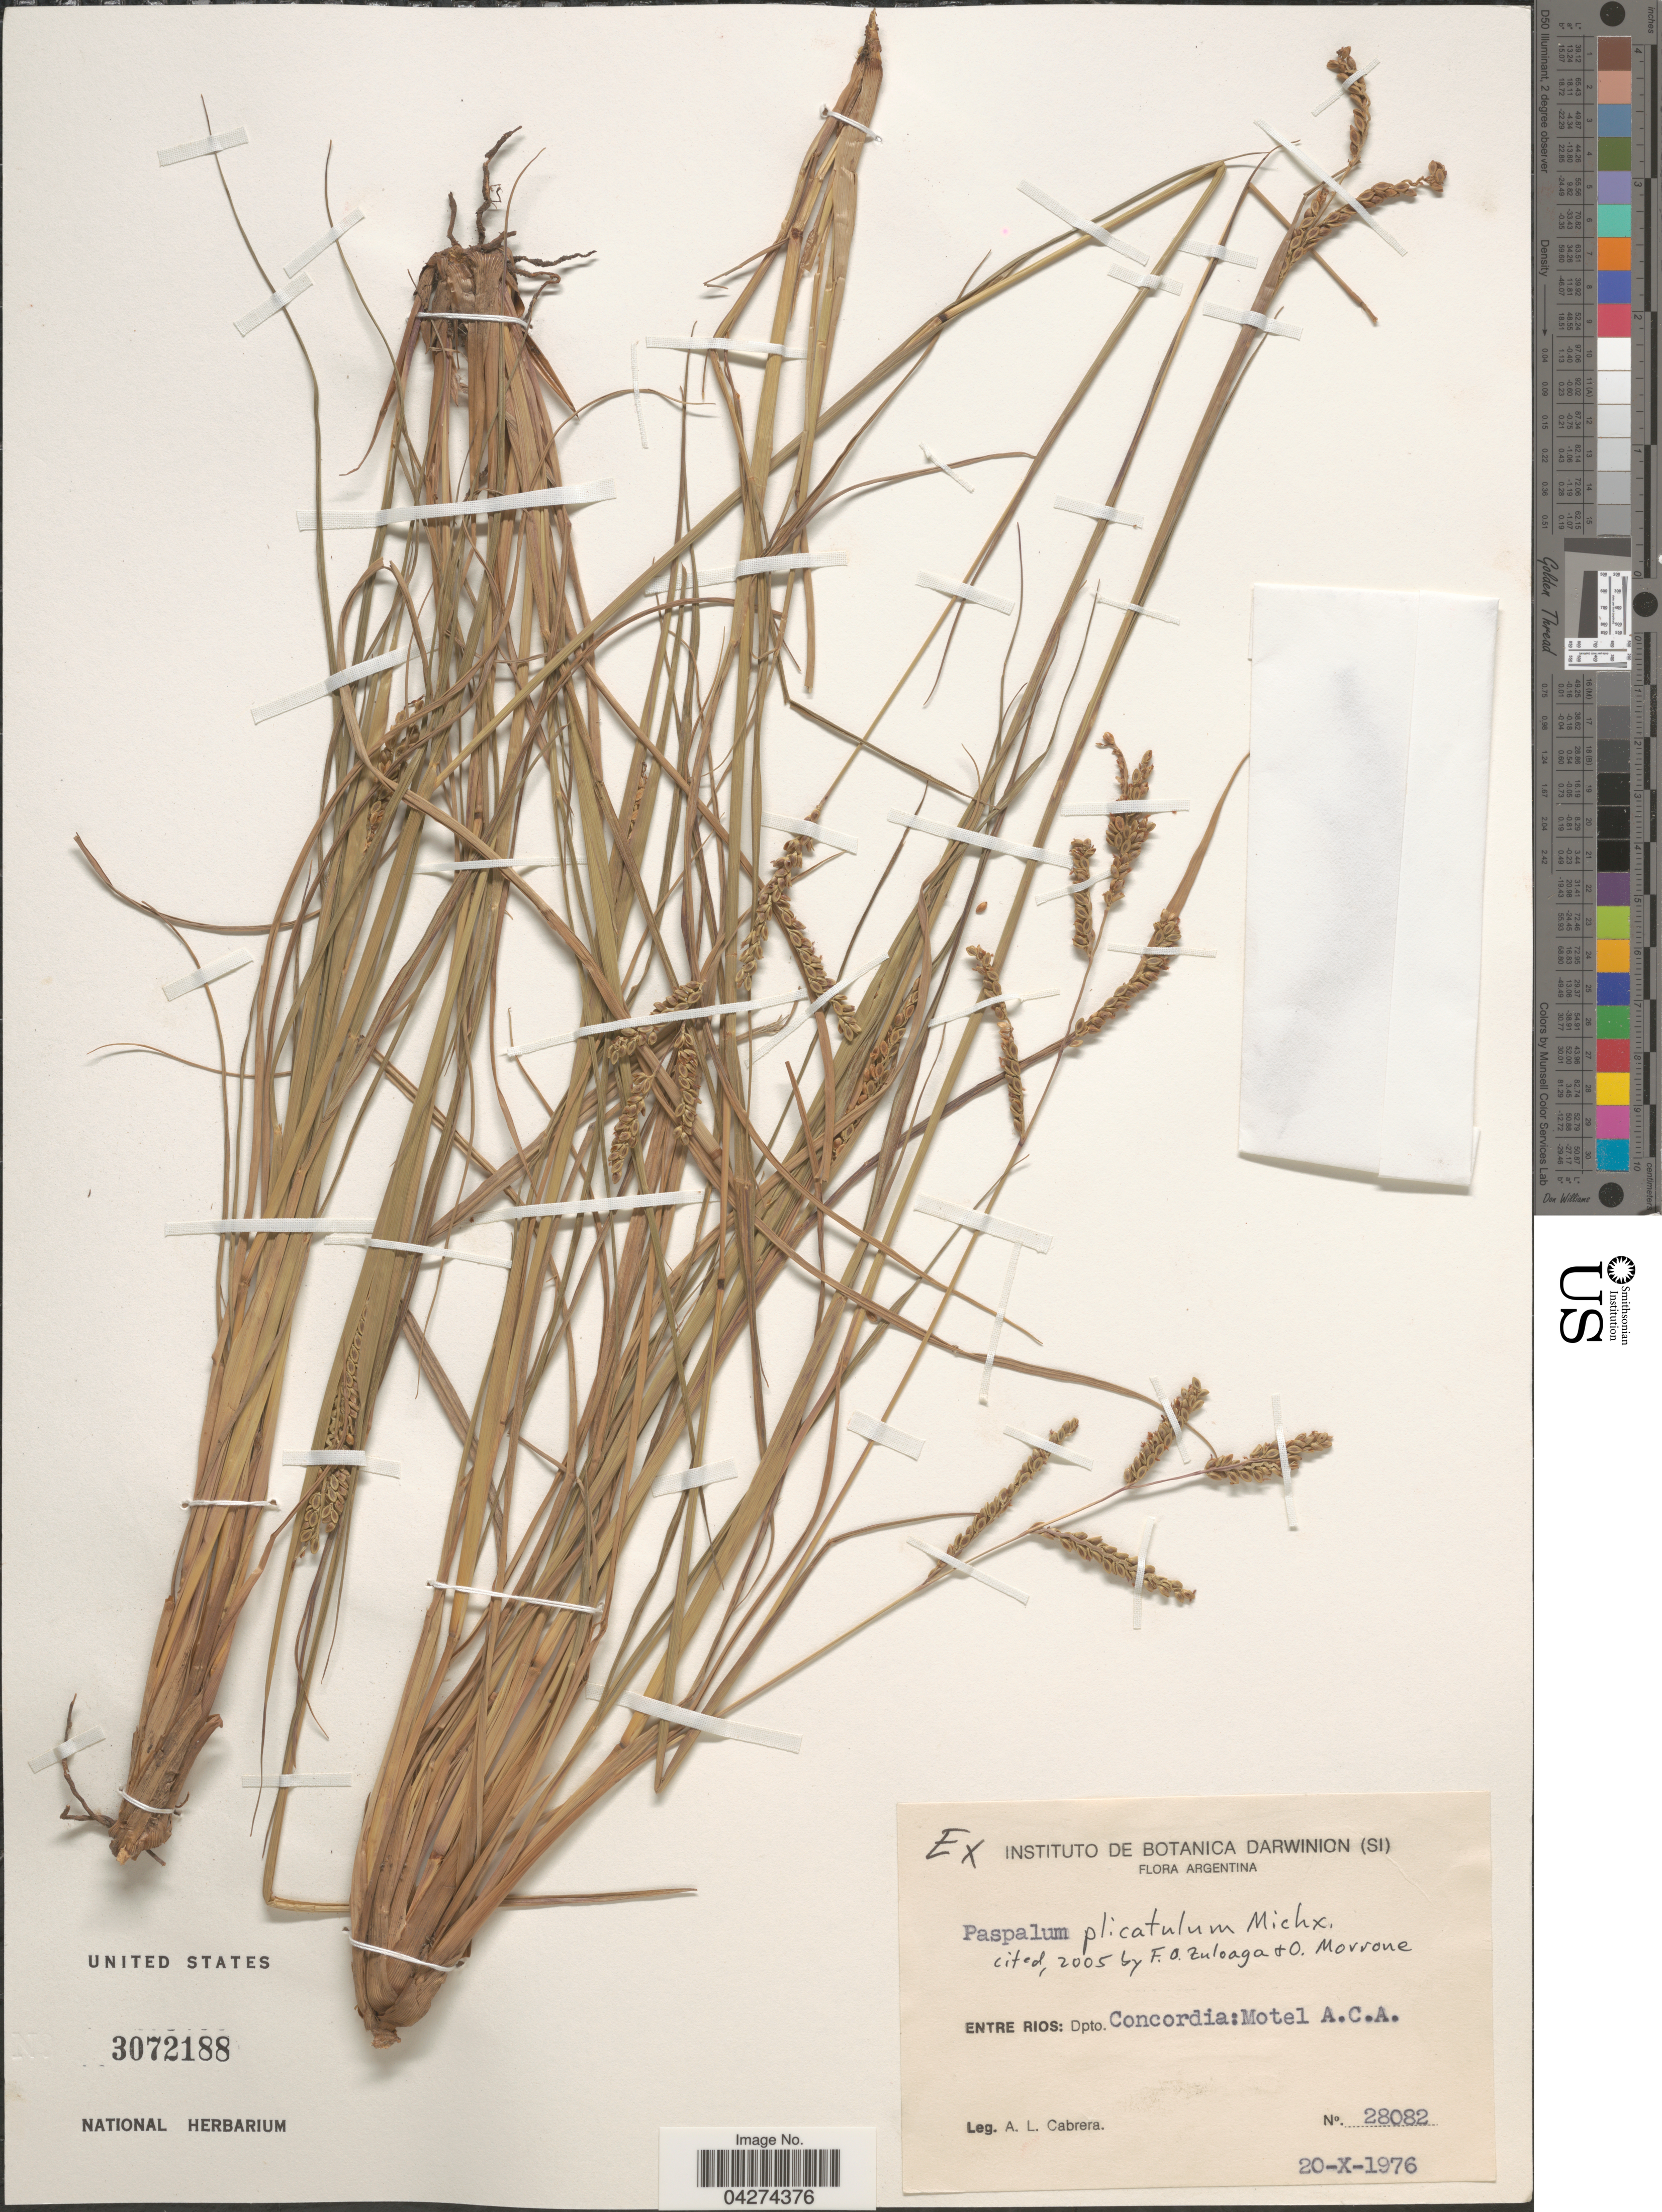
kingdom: Plantae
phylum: Tracheophyta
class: Liliopsida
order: Poales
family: Poaceae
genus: Paspalum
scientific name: Paspalum plicatulum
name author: Michx.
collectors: A. L. Cabrera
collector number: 28082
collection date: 1976-10-20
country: Argentina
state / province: Entre Rios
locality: Dpto. Concordia:Motel A.C.A.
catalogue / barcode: US 3072188